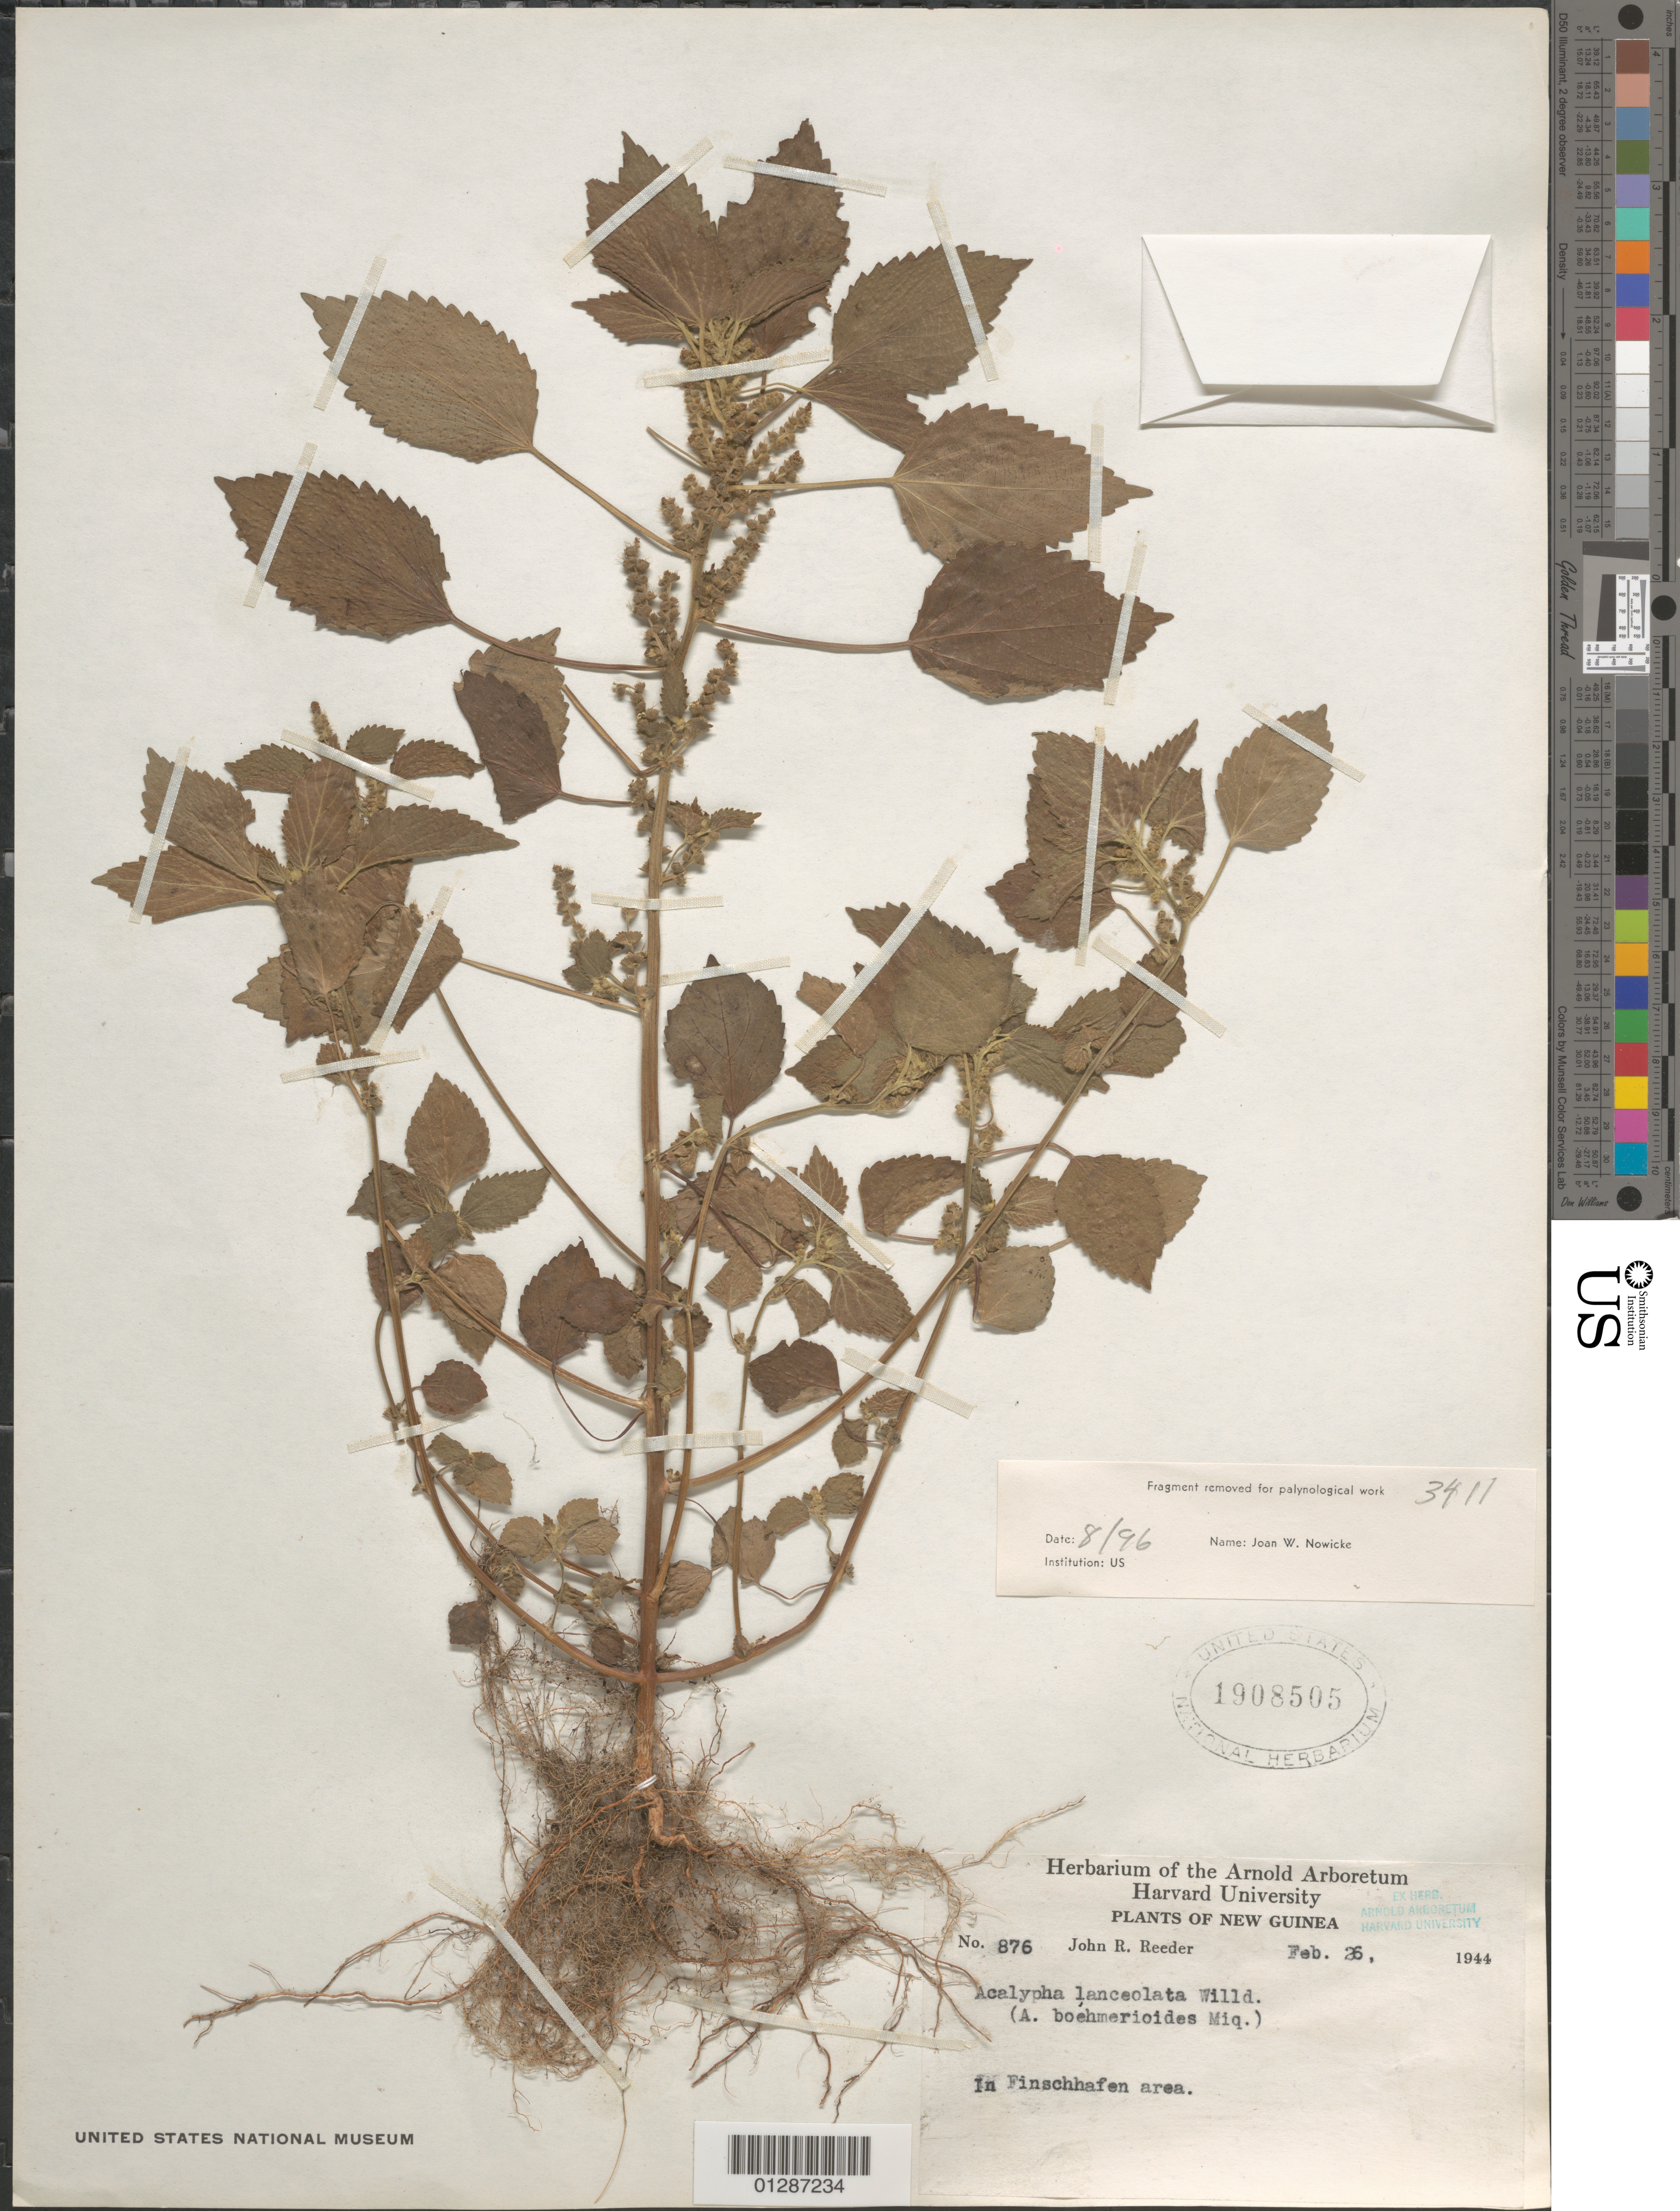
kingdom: Plantae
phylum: Tracheophyta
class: Magnoliopsida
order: Malpighiales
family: Euphorbiaceae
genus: Acalypha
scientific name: Acalypha lanceolata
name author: Willd.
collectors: J. R. Reeder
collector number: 876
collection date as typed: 26 Feb 1944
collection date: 1944-02-26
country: Papua New Guinea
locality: Finschhafen area.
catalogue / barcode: US 1908505